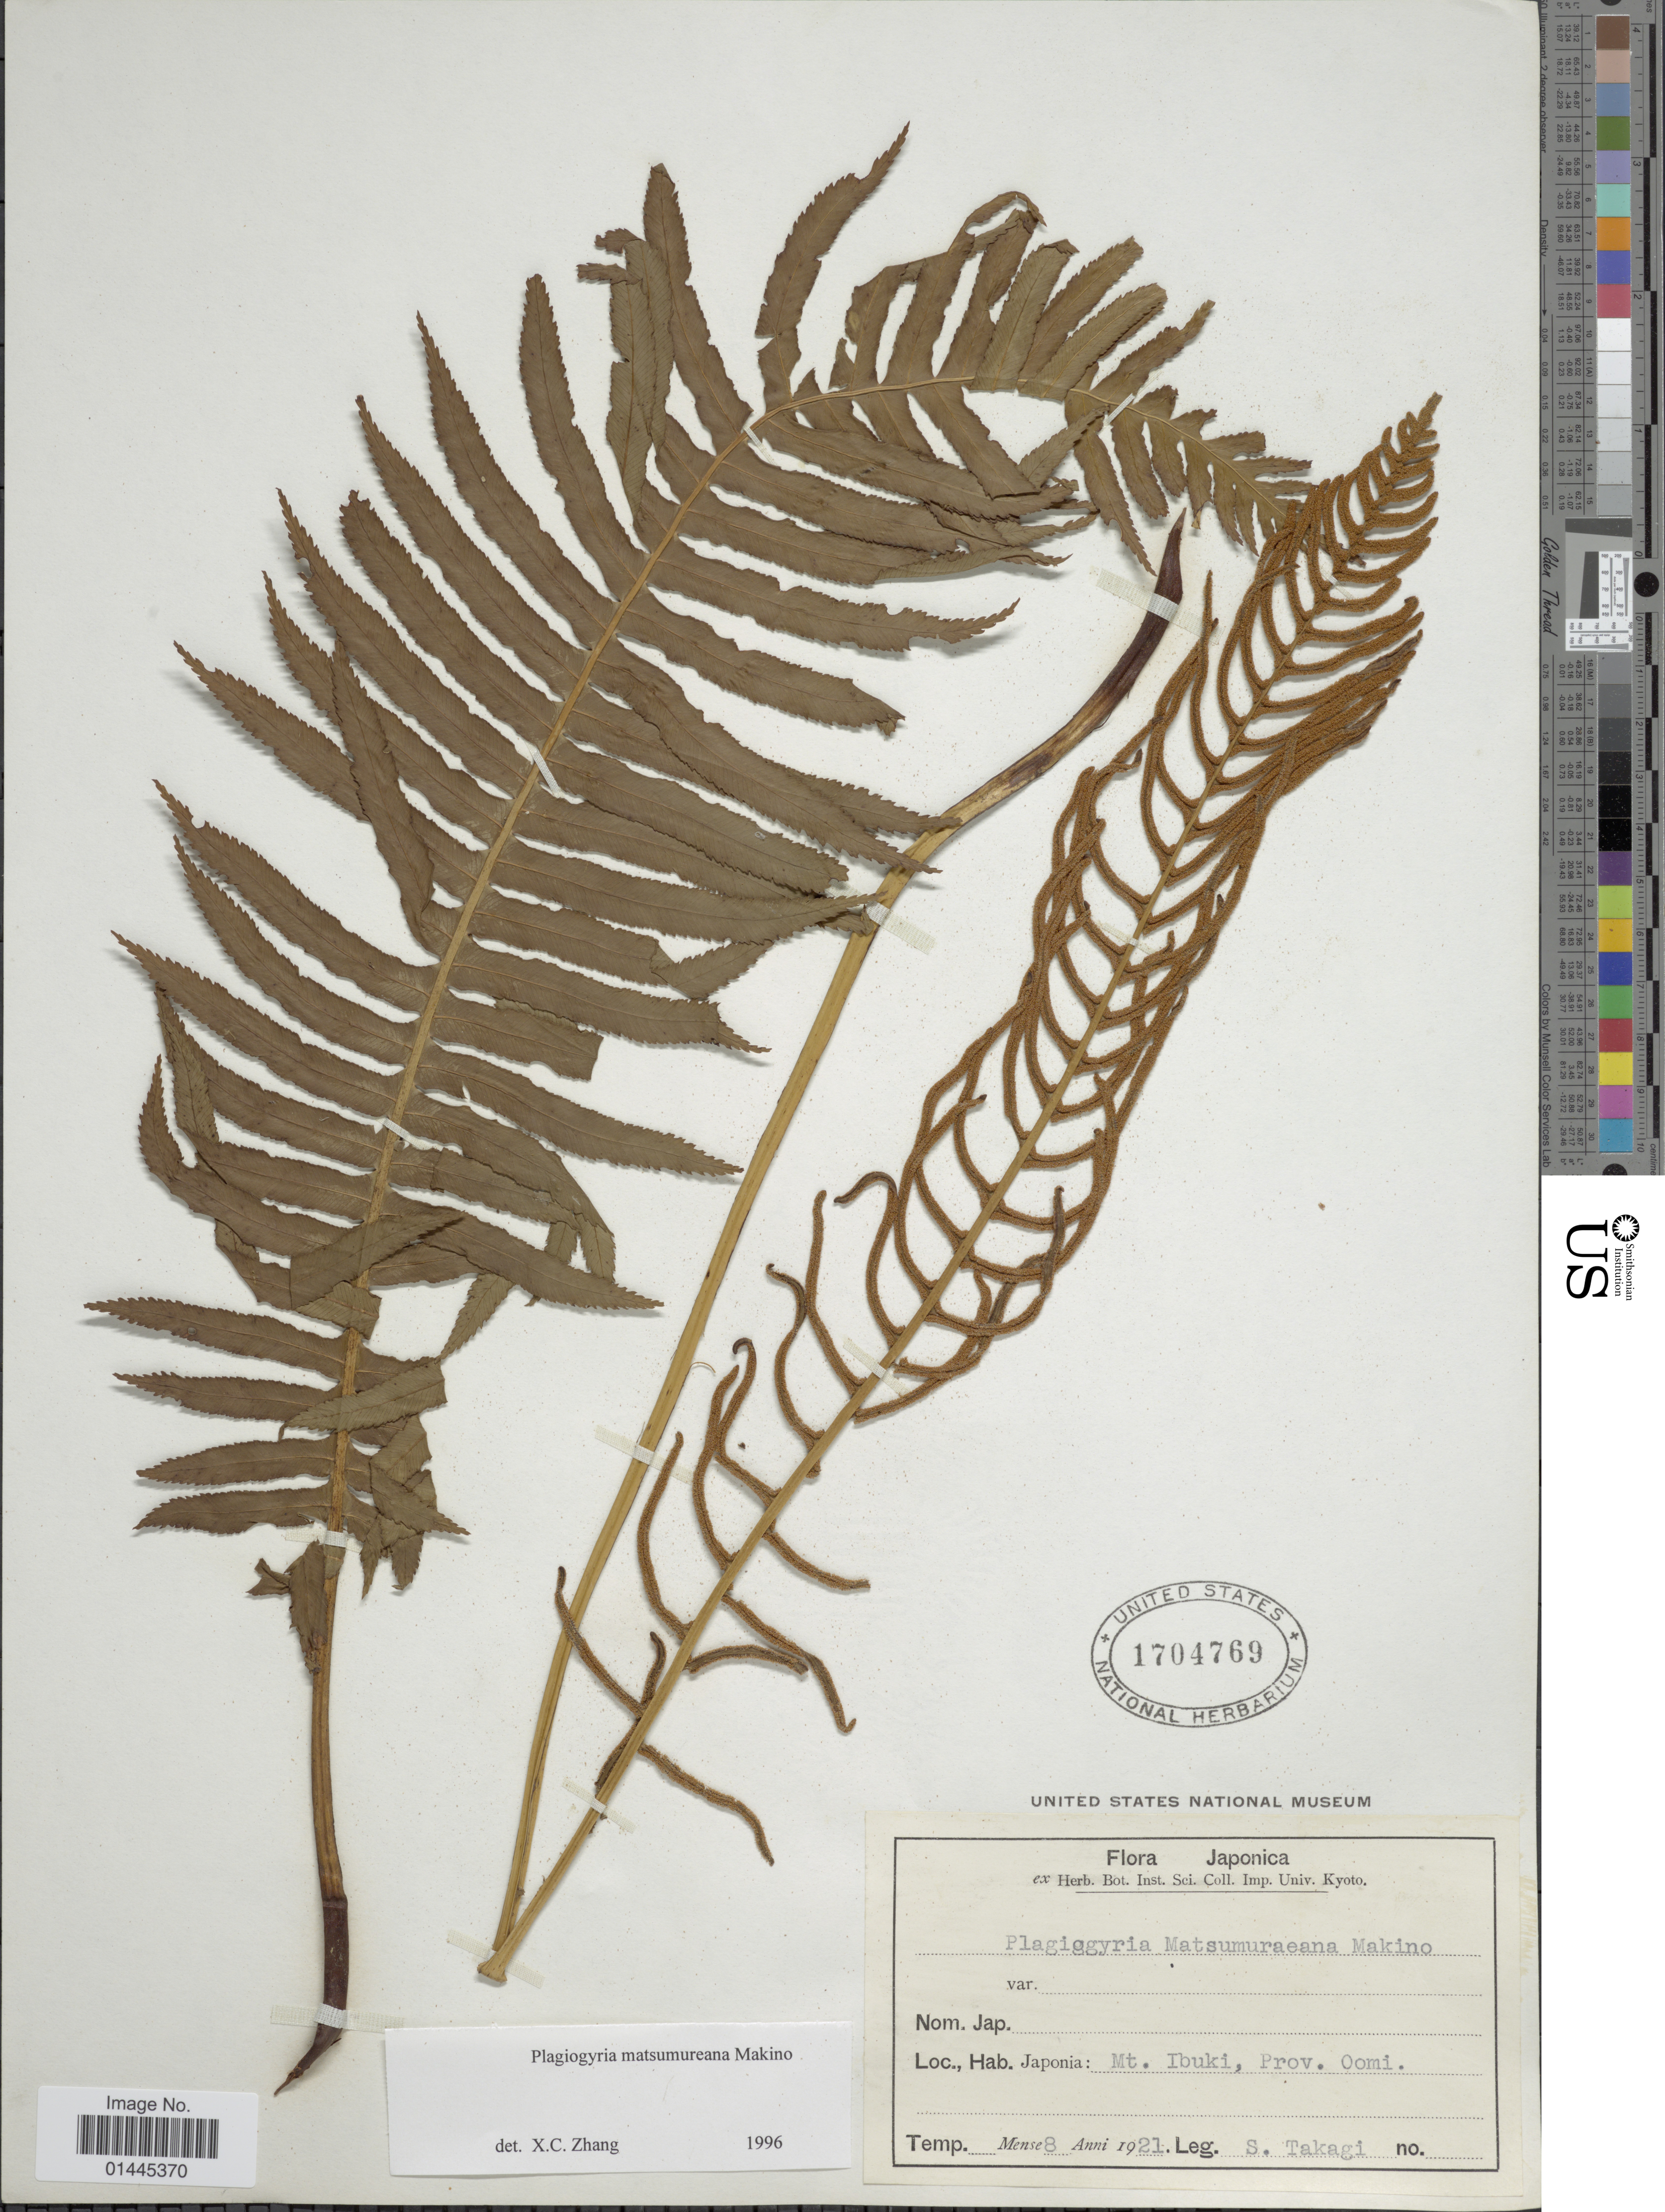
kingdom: Plantae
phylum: Tracheophyta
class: Polypodiopsida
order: Cyatheales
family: Plagiogyriaceae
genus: Plagiogyria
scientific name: Plagiogyria matsumureana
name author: (Makino) Makino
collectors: S. Takagi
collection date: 1921-08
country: Japan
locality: Japonica, Japonia: Mt. Ibuki, Prov. Oomi.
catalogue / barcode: US 1704769